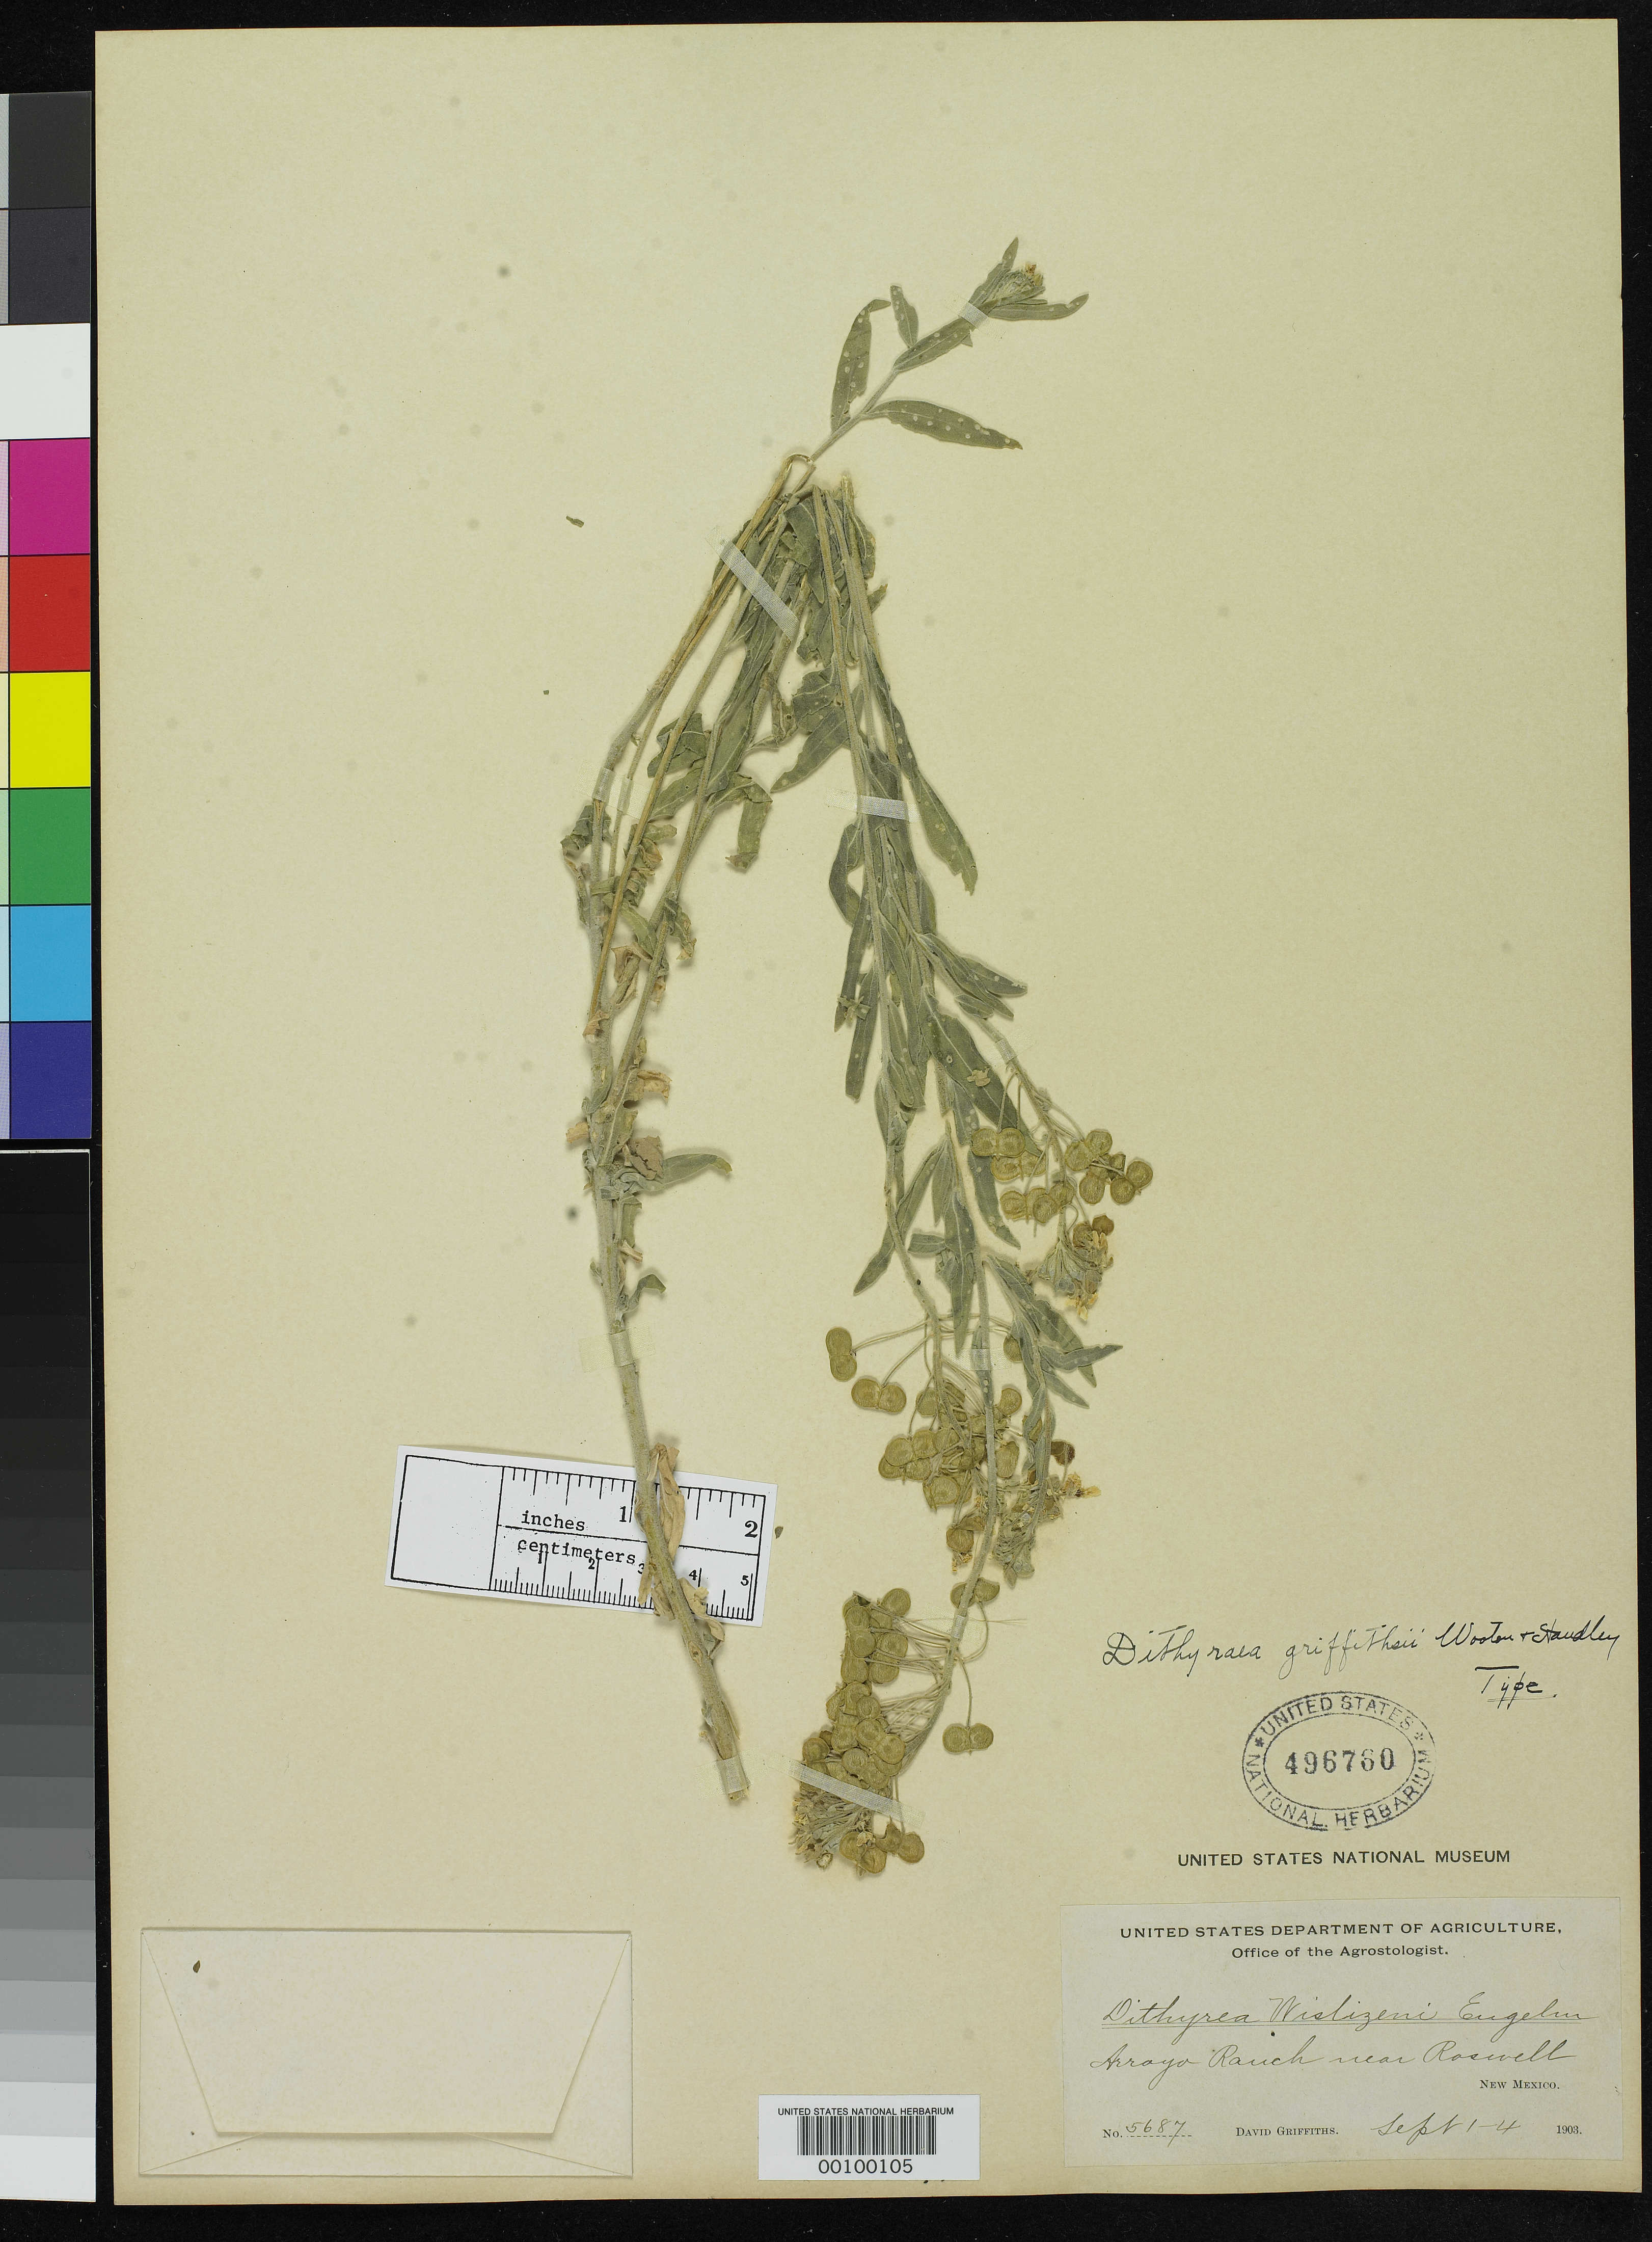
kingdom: Plantae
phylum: Tracheophyta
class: Magnoliopsida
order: Brassicales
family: Brassicaceae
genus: Dithyrea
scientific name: Dithyrea griffithsii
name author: Wooton & Standl.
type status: Holotype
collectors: D. Griffiths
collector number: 5687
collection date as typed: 01 Sep 1903 to 04 Sep 1903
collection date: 1903-09-01/1903-09-04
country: United States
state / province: New Mexico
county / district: Chaves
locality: Arroyo Ranch, near Roswell.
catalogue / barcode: US 496760